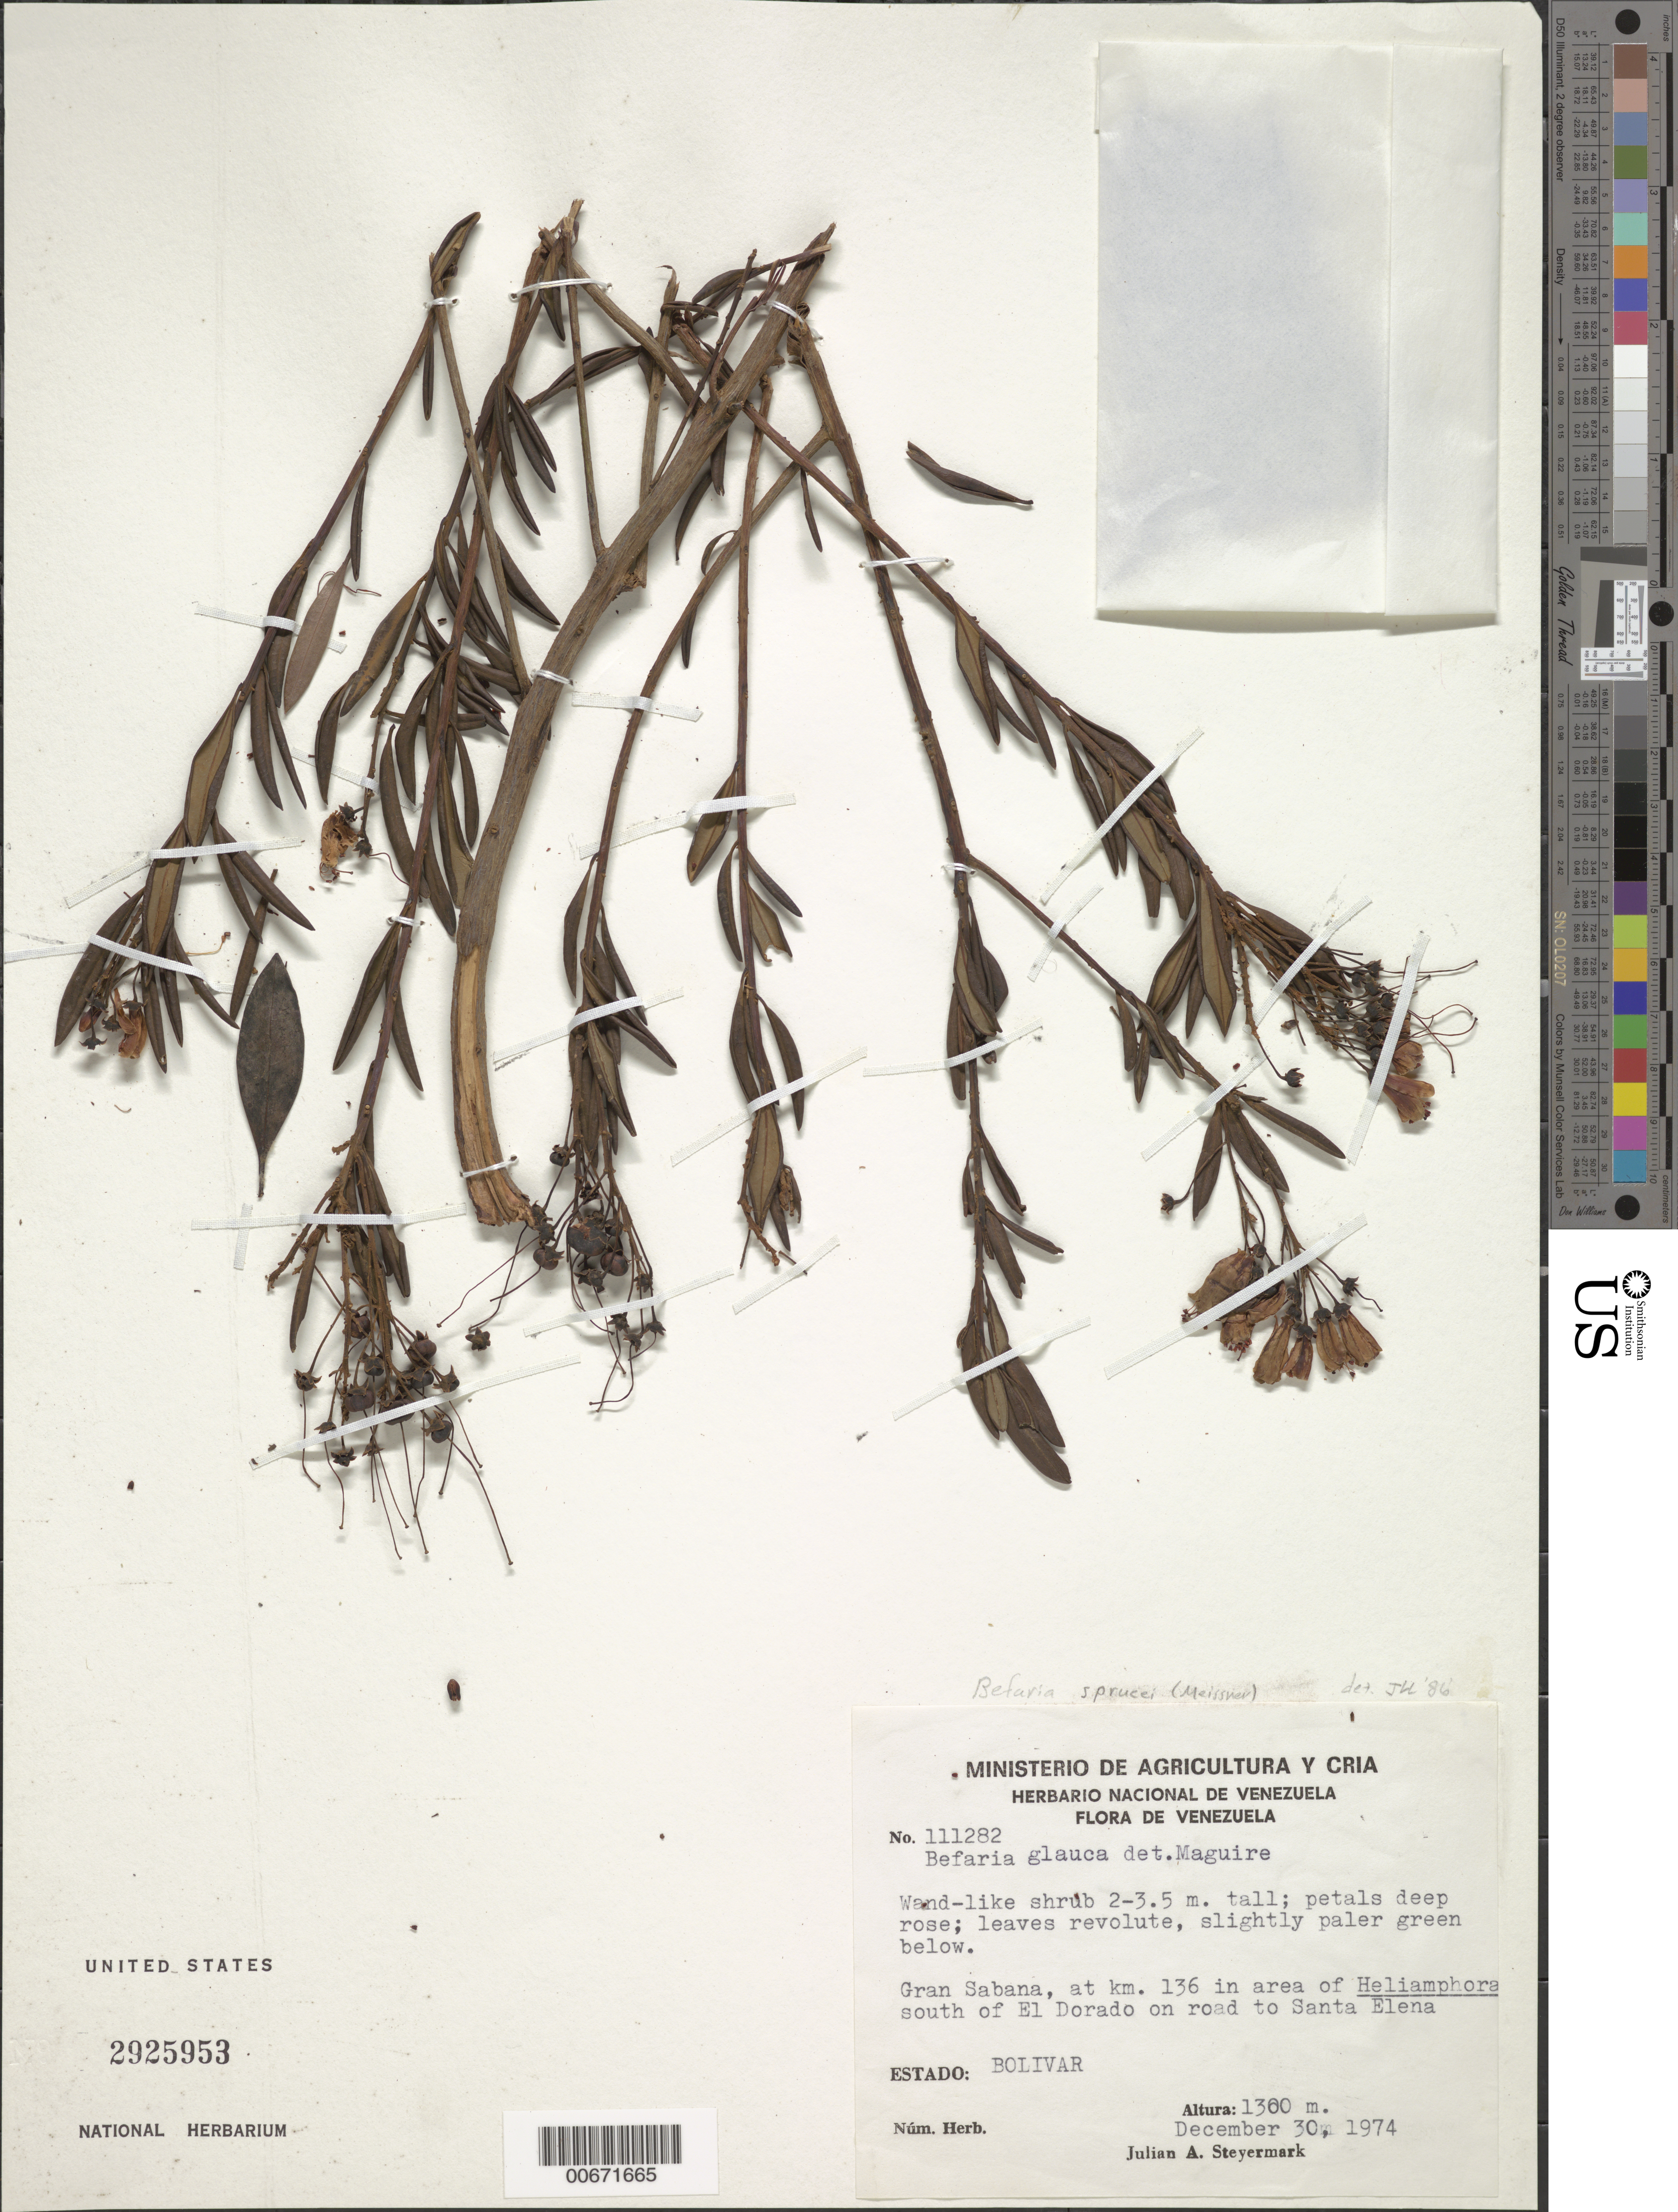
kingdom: Plantae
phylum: Tracheophyta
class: Magnoliopsida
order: Ericales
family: Ericaceae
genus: Bejaria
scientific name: Bejaria sprucei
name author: Meisn.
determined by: Luteyn, J. L.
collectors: J. Steyermark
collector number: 111282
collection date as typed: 30-Dec-74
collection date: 1974-12-30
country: Venezuela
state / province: Bolívar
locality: Gran Sabana, km 136, S of El Dorado on road to Santa Elena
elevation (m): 1360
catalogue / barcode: US 2925953